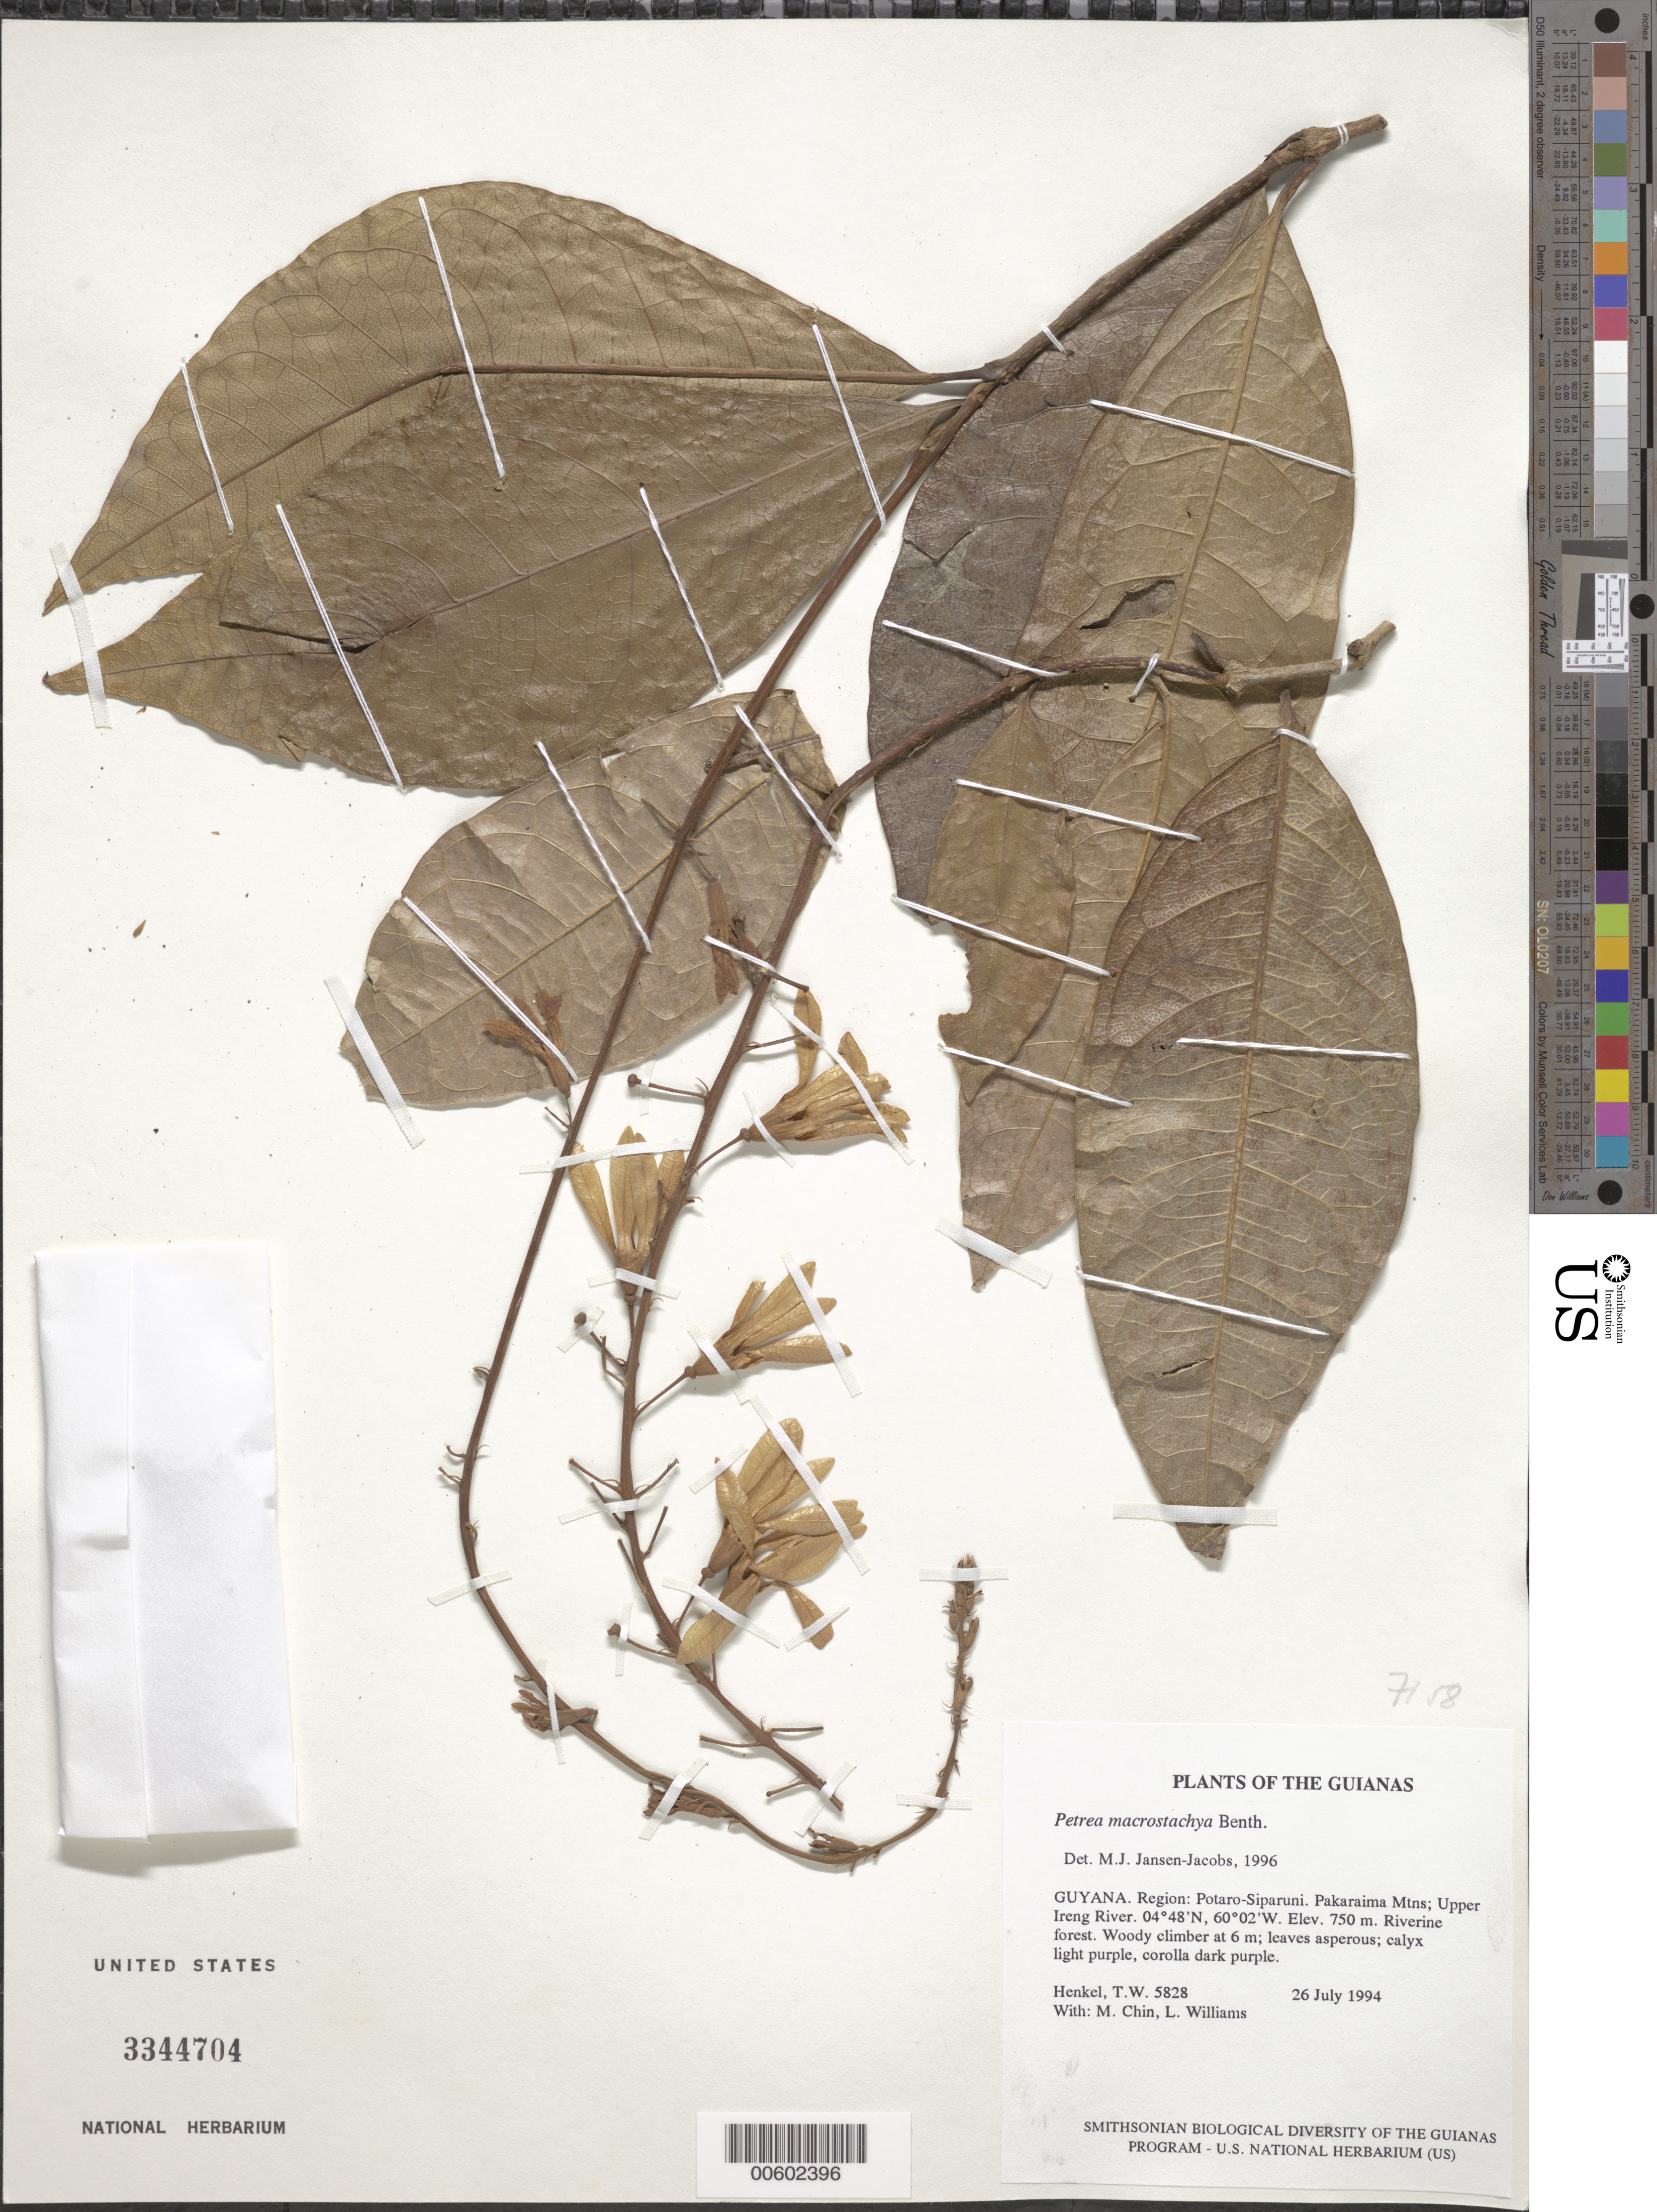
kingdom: Plantae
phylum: Tracheophyta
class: Magnoliopsida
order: Lamiales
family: Verbenaceae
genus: Petrea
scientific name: Petrea macrostachya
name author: Benth.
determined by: Jansen-Jacobs, M. J., (U), Nationaal Herbarium Nederland, Utrecht University branch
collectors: T. Henkel, M. Chin & L. Williams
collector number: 5828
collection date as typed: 26 July 1994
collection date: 1994-07-26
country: Guyana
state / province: Potaro-Siparuni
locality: Pakaraima Mtns; Upper Ireng River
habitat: Riverine forest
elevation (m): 750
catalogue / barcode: US 3344704